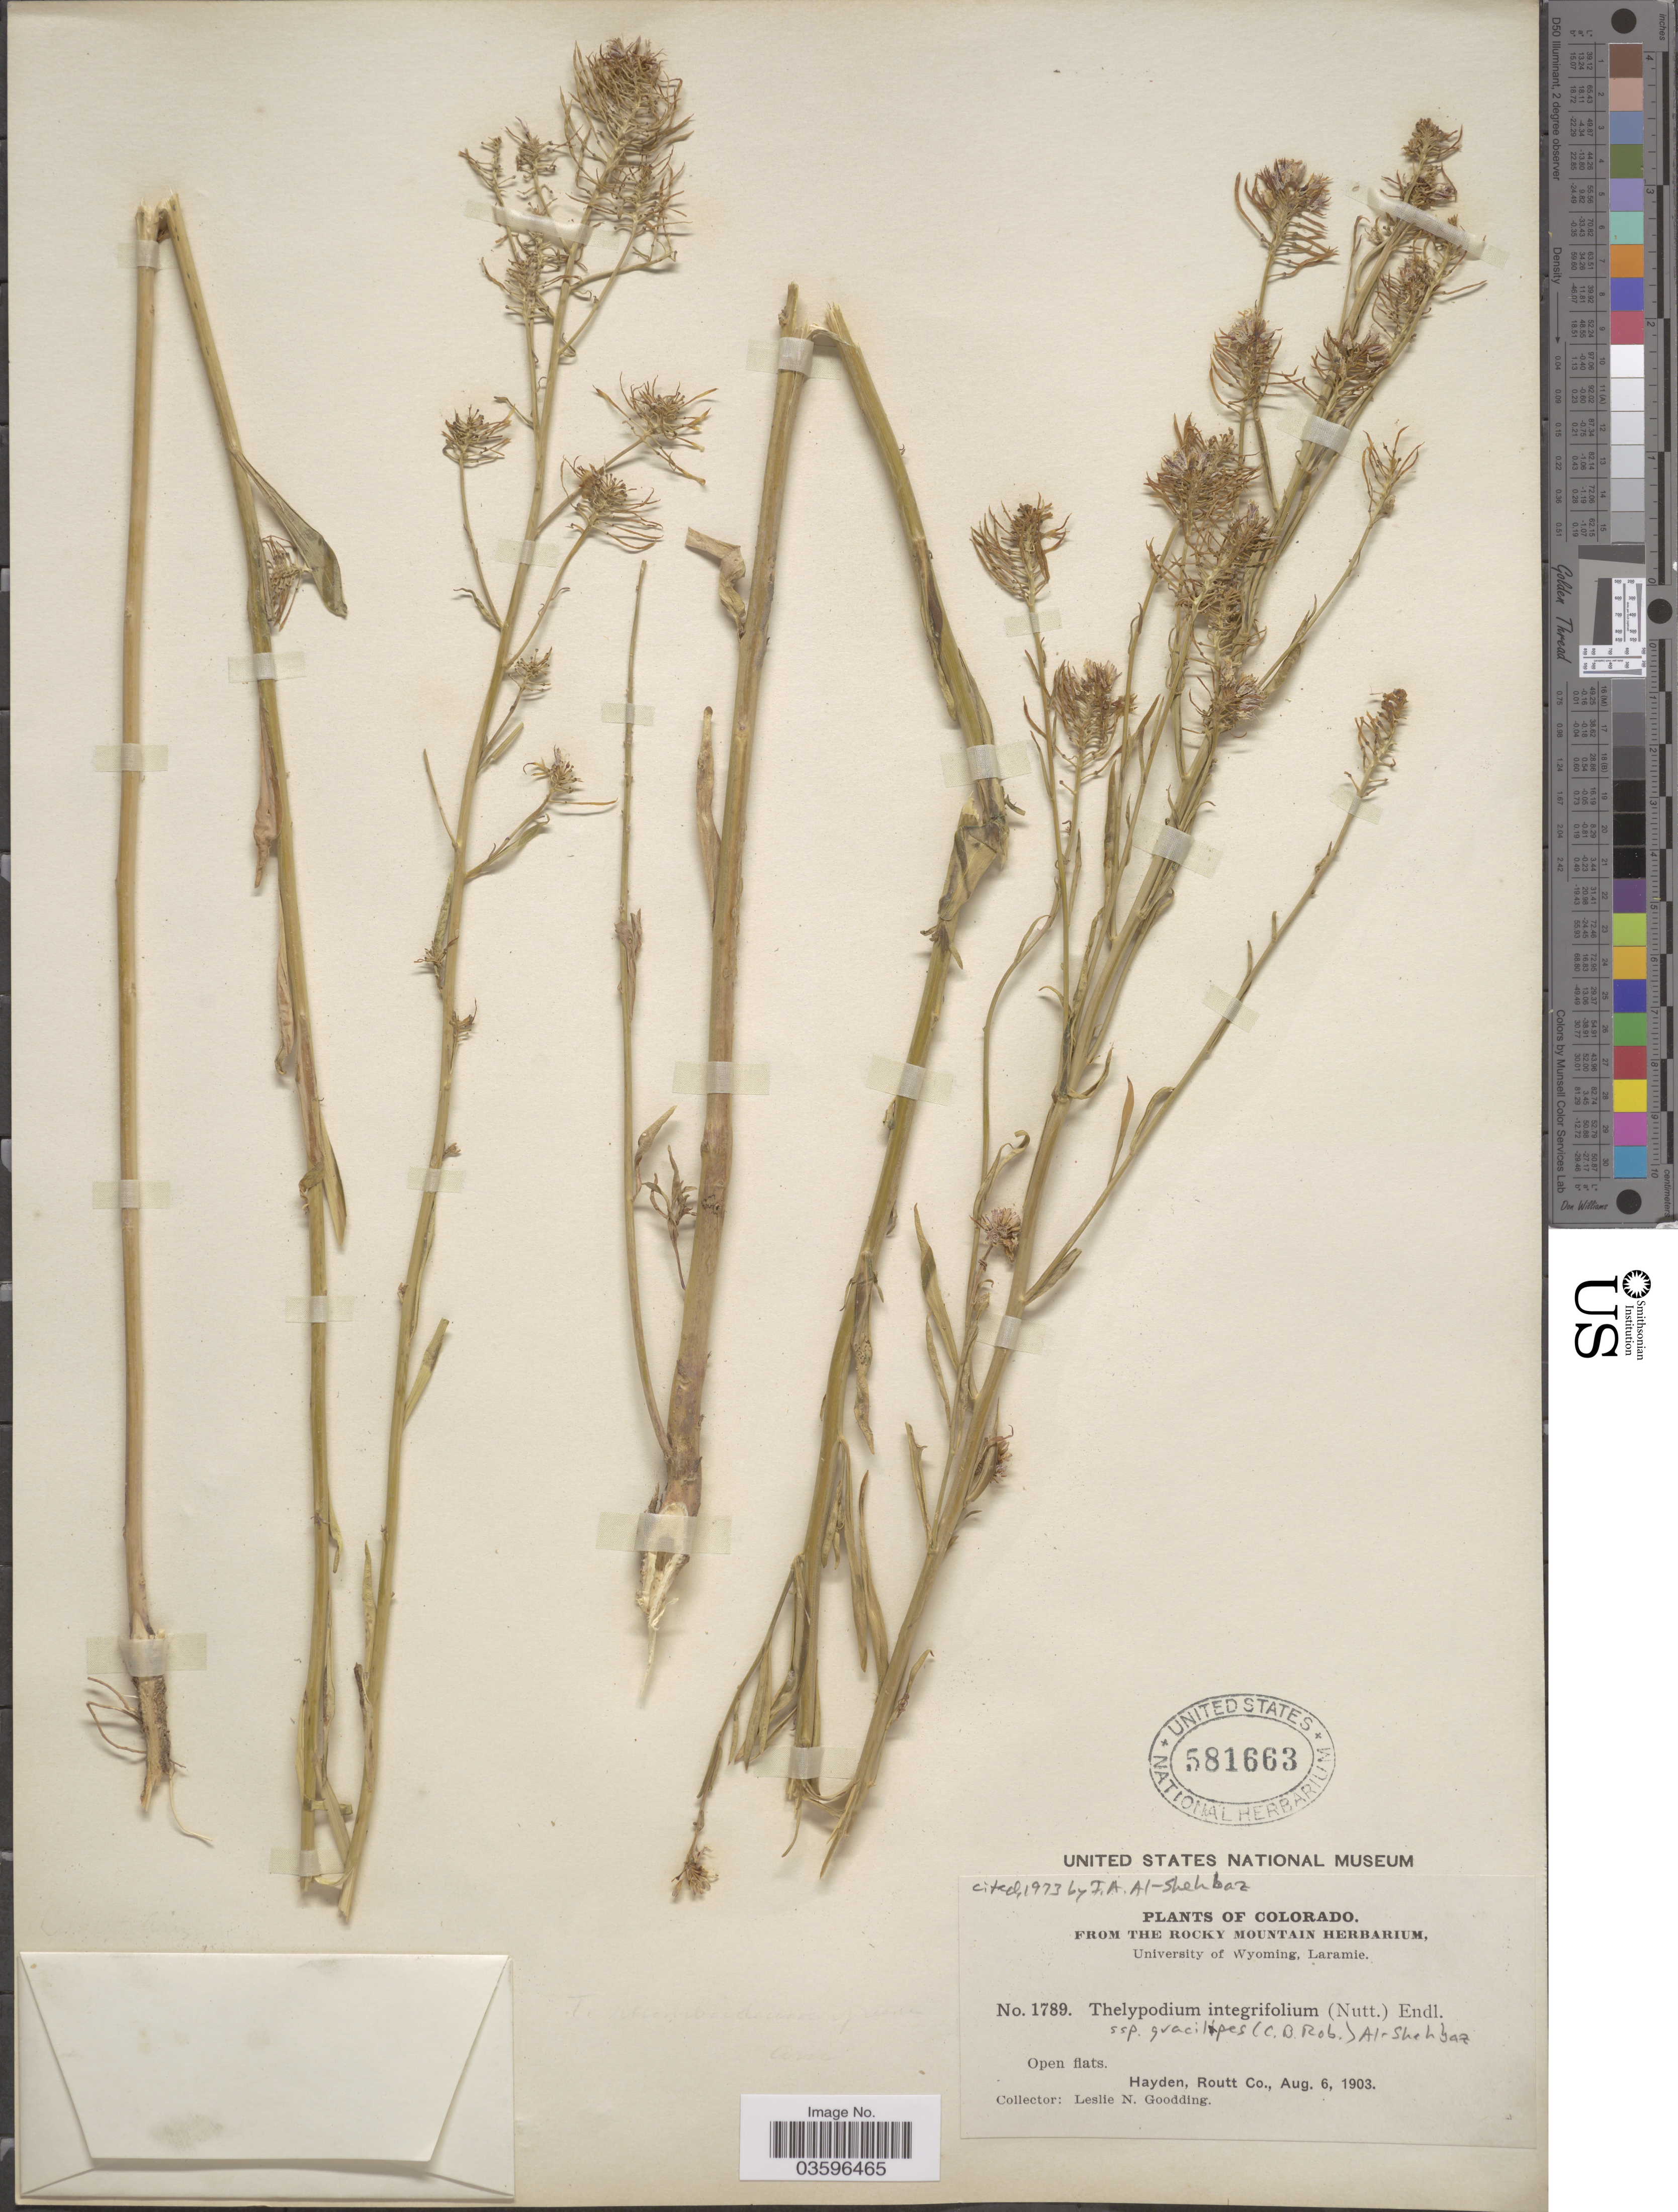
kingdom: Plantae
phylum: Tracheophyta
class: Magnoliopsida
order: Brassicales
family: Brassicaceae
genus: Thelypodium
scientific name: Thelypodium integrifolium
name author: (Nutt.) Endl.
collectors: L. N. Goodding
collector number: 1789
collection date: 1903-08-06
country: United States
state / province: Colorado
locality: Hayden, Routt Co.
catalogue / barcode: US 581663